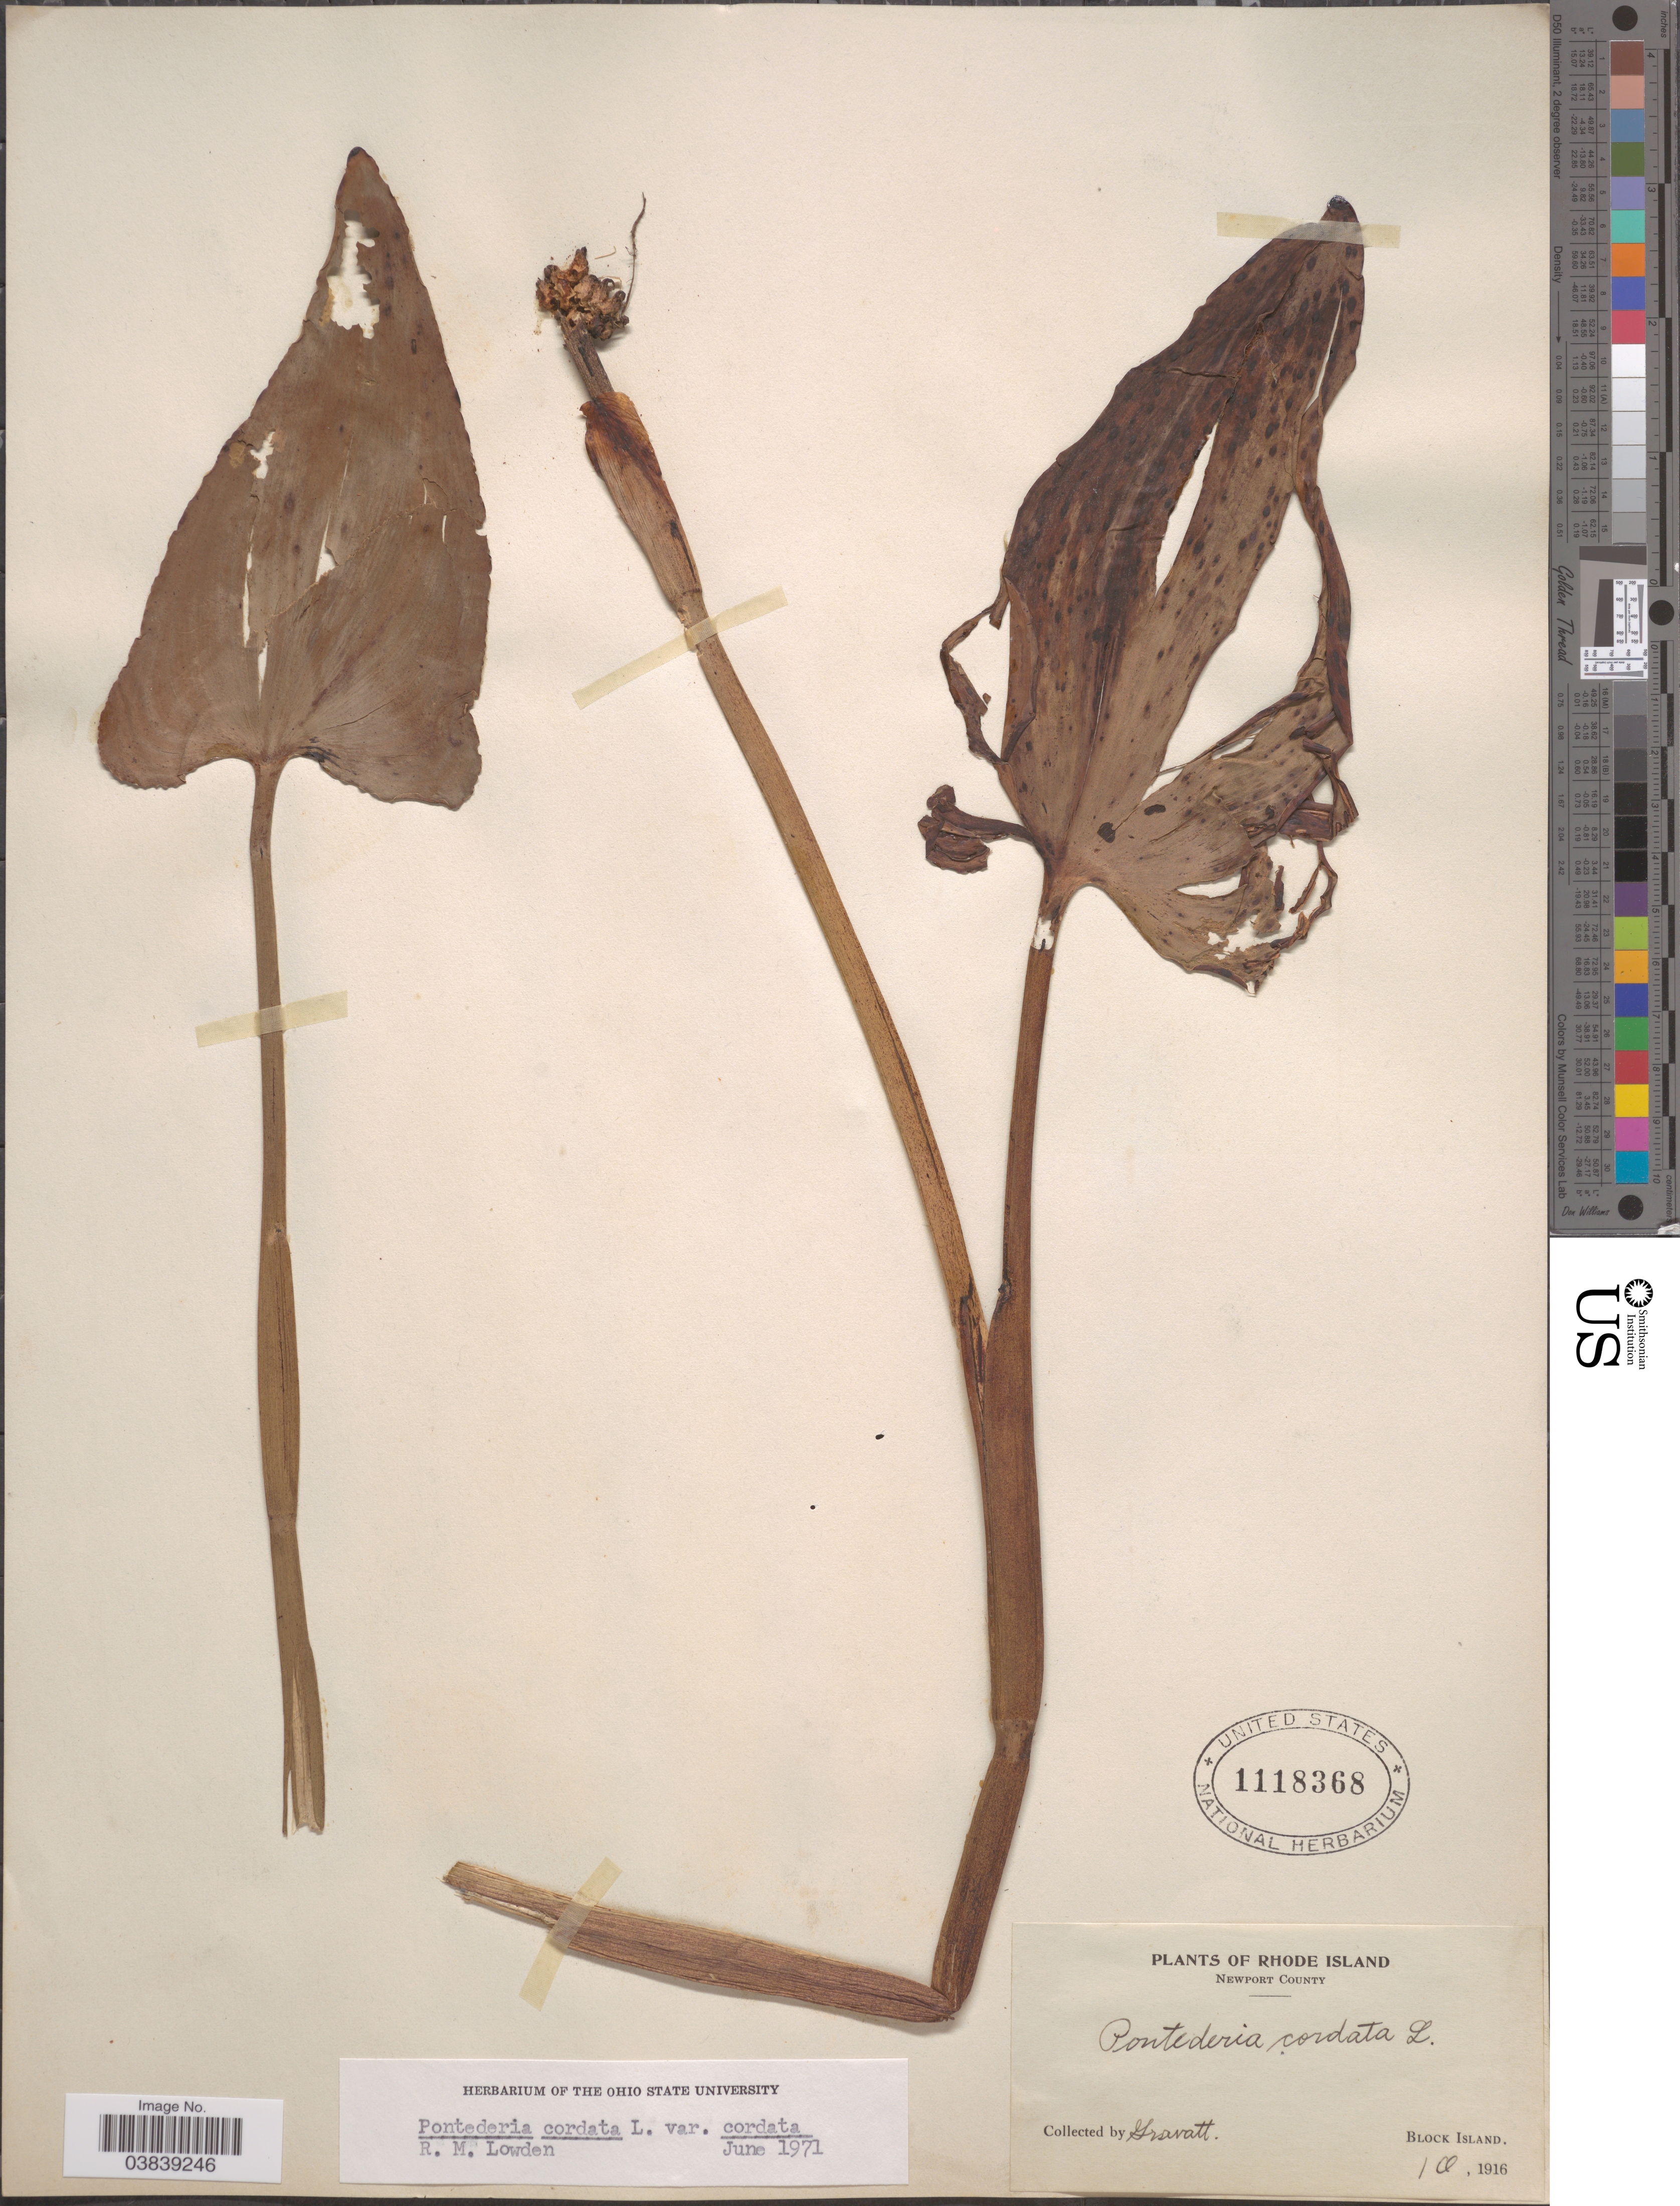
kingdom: Plantae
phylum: Tracheophyta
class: Liliopsida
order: Commelinales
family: Pontederiaceae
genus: Pontederia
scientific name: Pontederia cordata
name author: L.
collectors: Gravatt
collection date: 1916-06-01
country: United States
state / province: Rhode Island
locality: Newport County. Block Island.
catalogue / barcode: US 1118368